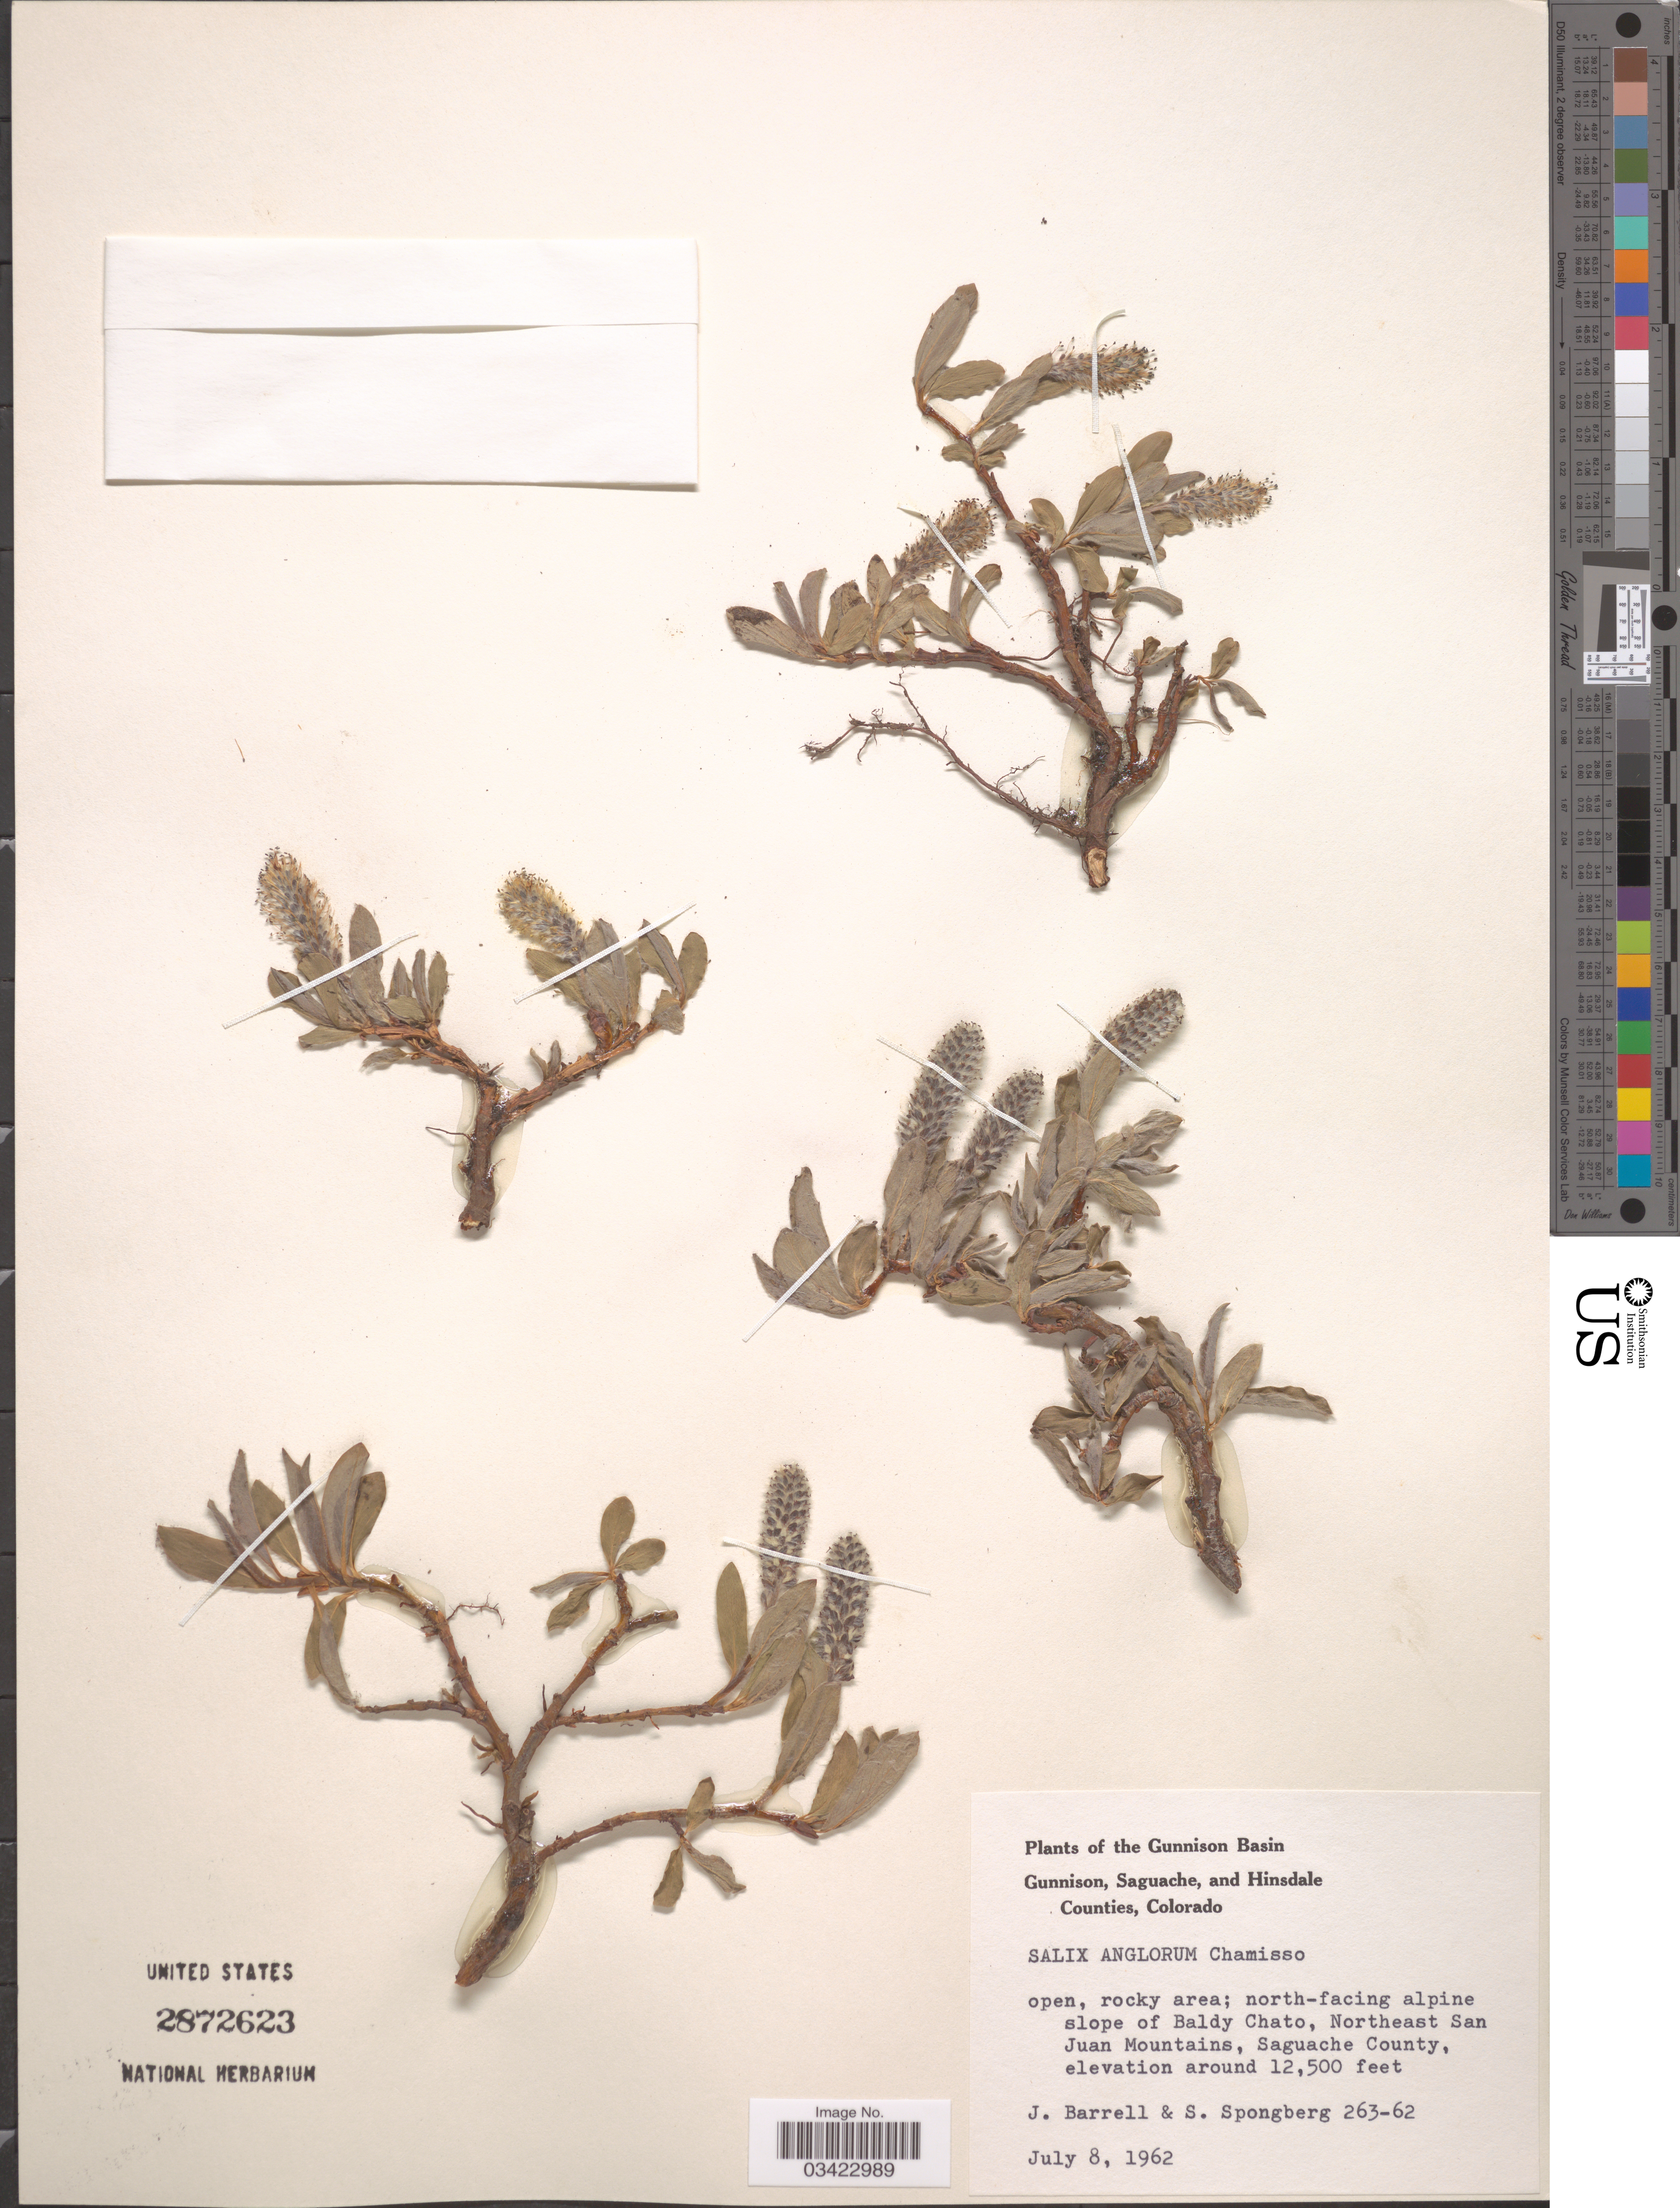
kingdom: Plantae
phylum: Tracheophyta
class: Magnoliopsida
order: Malpighiales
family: Salicaceae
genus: Salix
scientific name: Salix anglorum var. antiplasta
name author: C.K. Schneid.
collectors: J. Barrell & S. A.Spongberg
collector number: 263-62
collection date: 1962-07-08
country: United States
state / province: Colorado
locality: The Gunnison Basin. North-facing alpine slope of Baldy Chato, Northeast San Juan Mountains, Saguache County.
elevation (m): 3810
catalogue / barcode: US 2872623